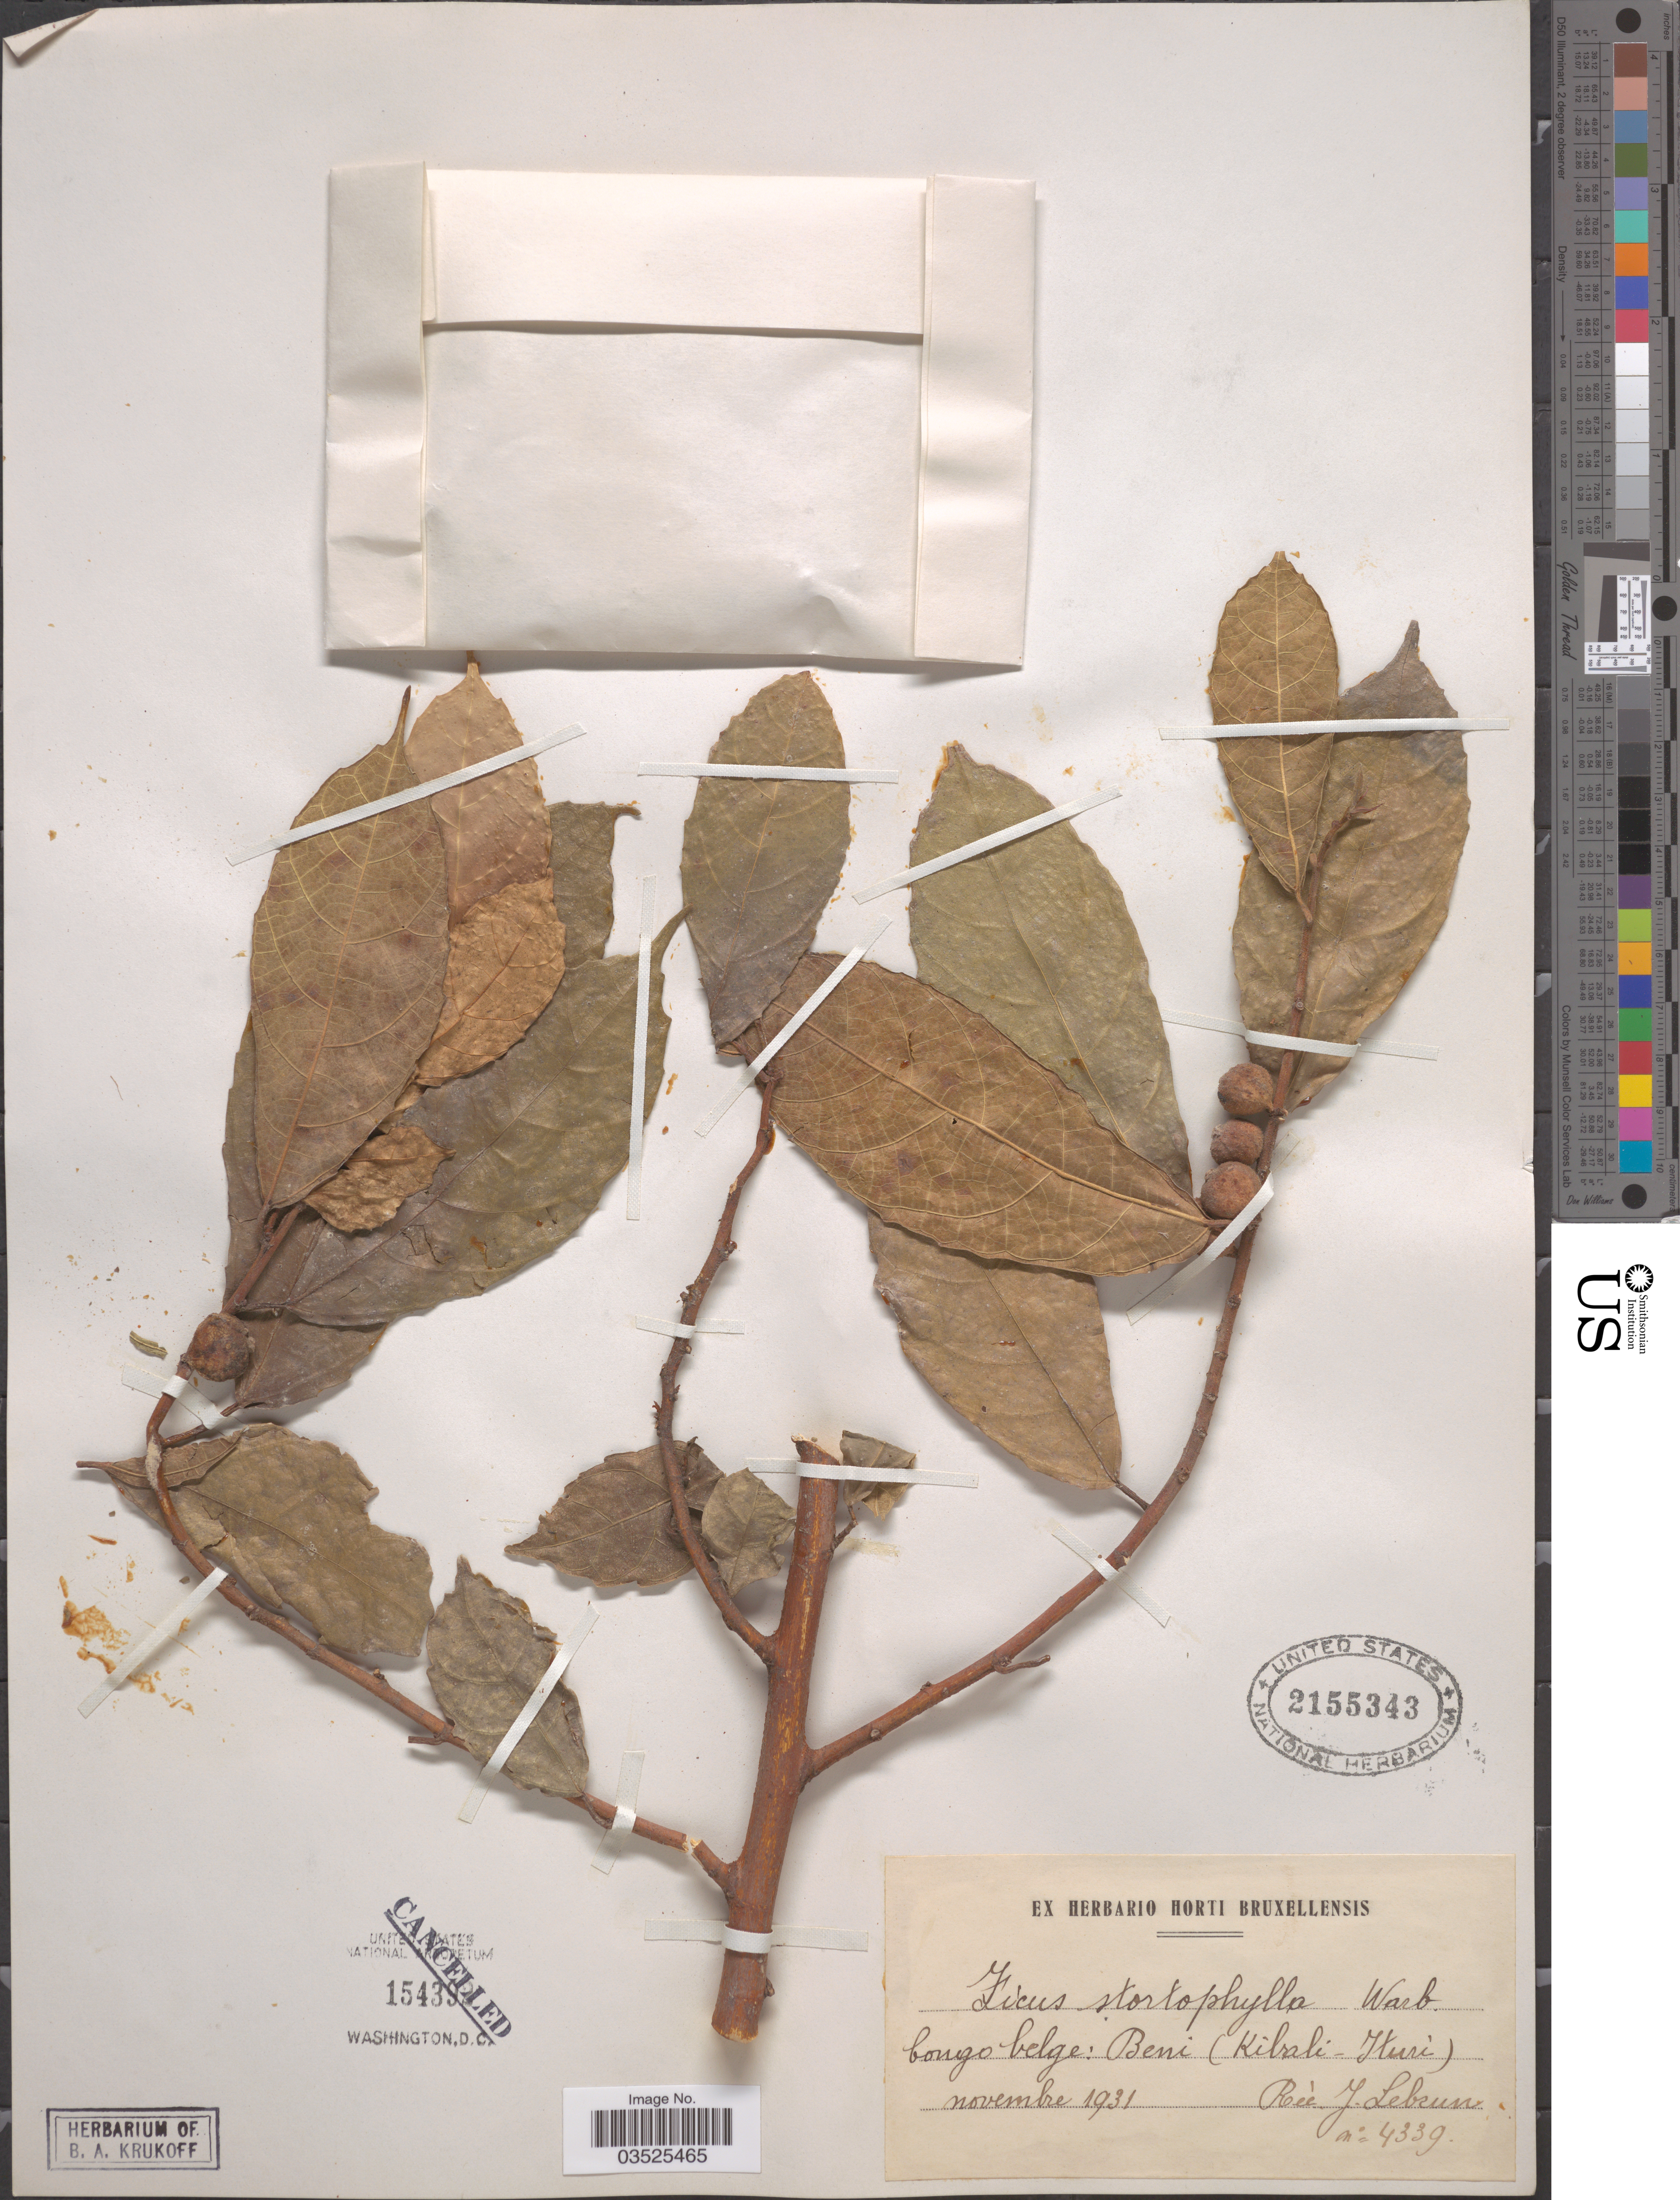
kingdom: Plantae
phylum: Tracheophyta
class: Magnoliopsida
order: Rosales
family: Moraceae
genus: Ficus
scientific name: Ficus storthophylla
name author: Warb.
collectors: J. A. Lebrun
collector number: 4339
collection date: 1931-11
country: Congo, Democratic Republic of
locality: Congo belge: Beni (Kibali-Ituri).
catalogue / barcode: US 2155343